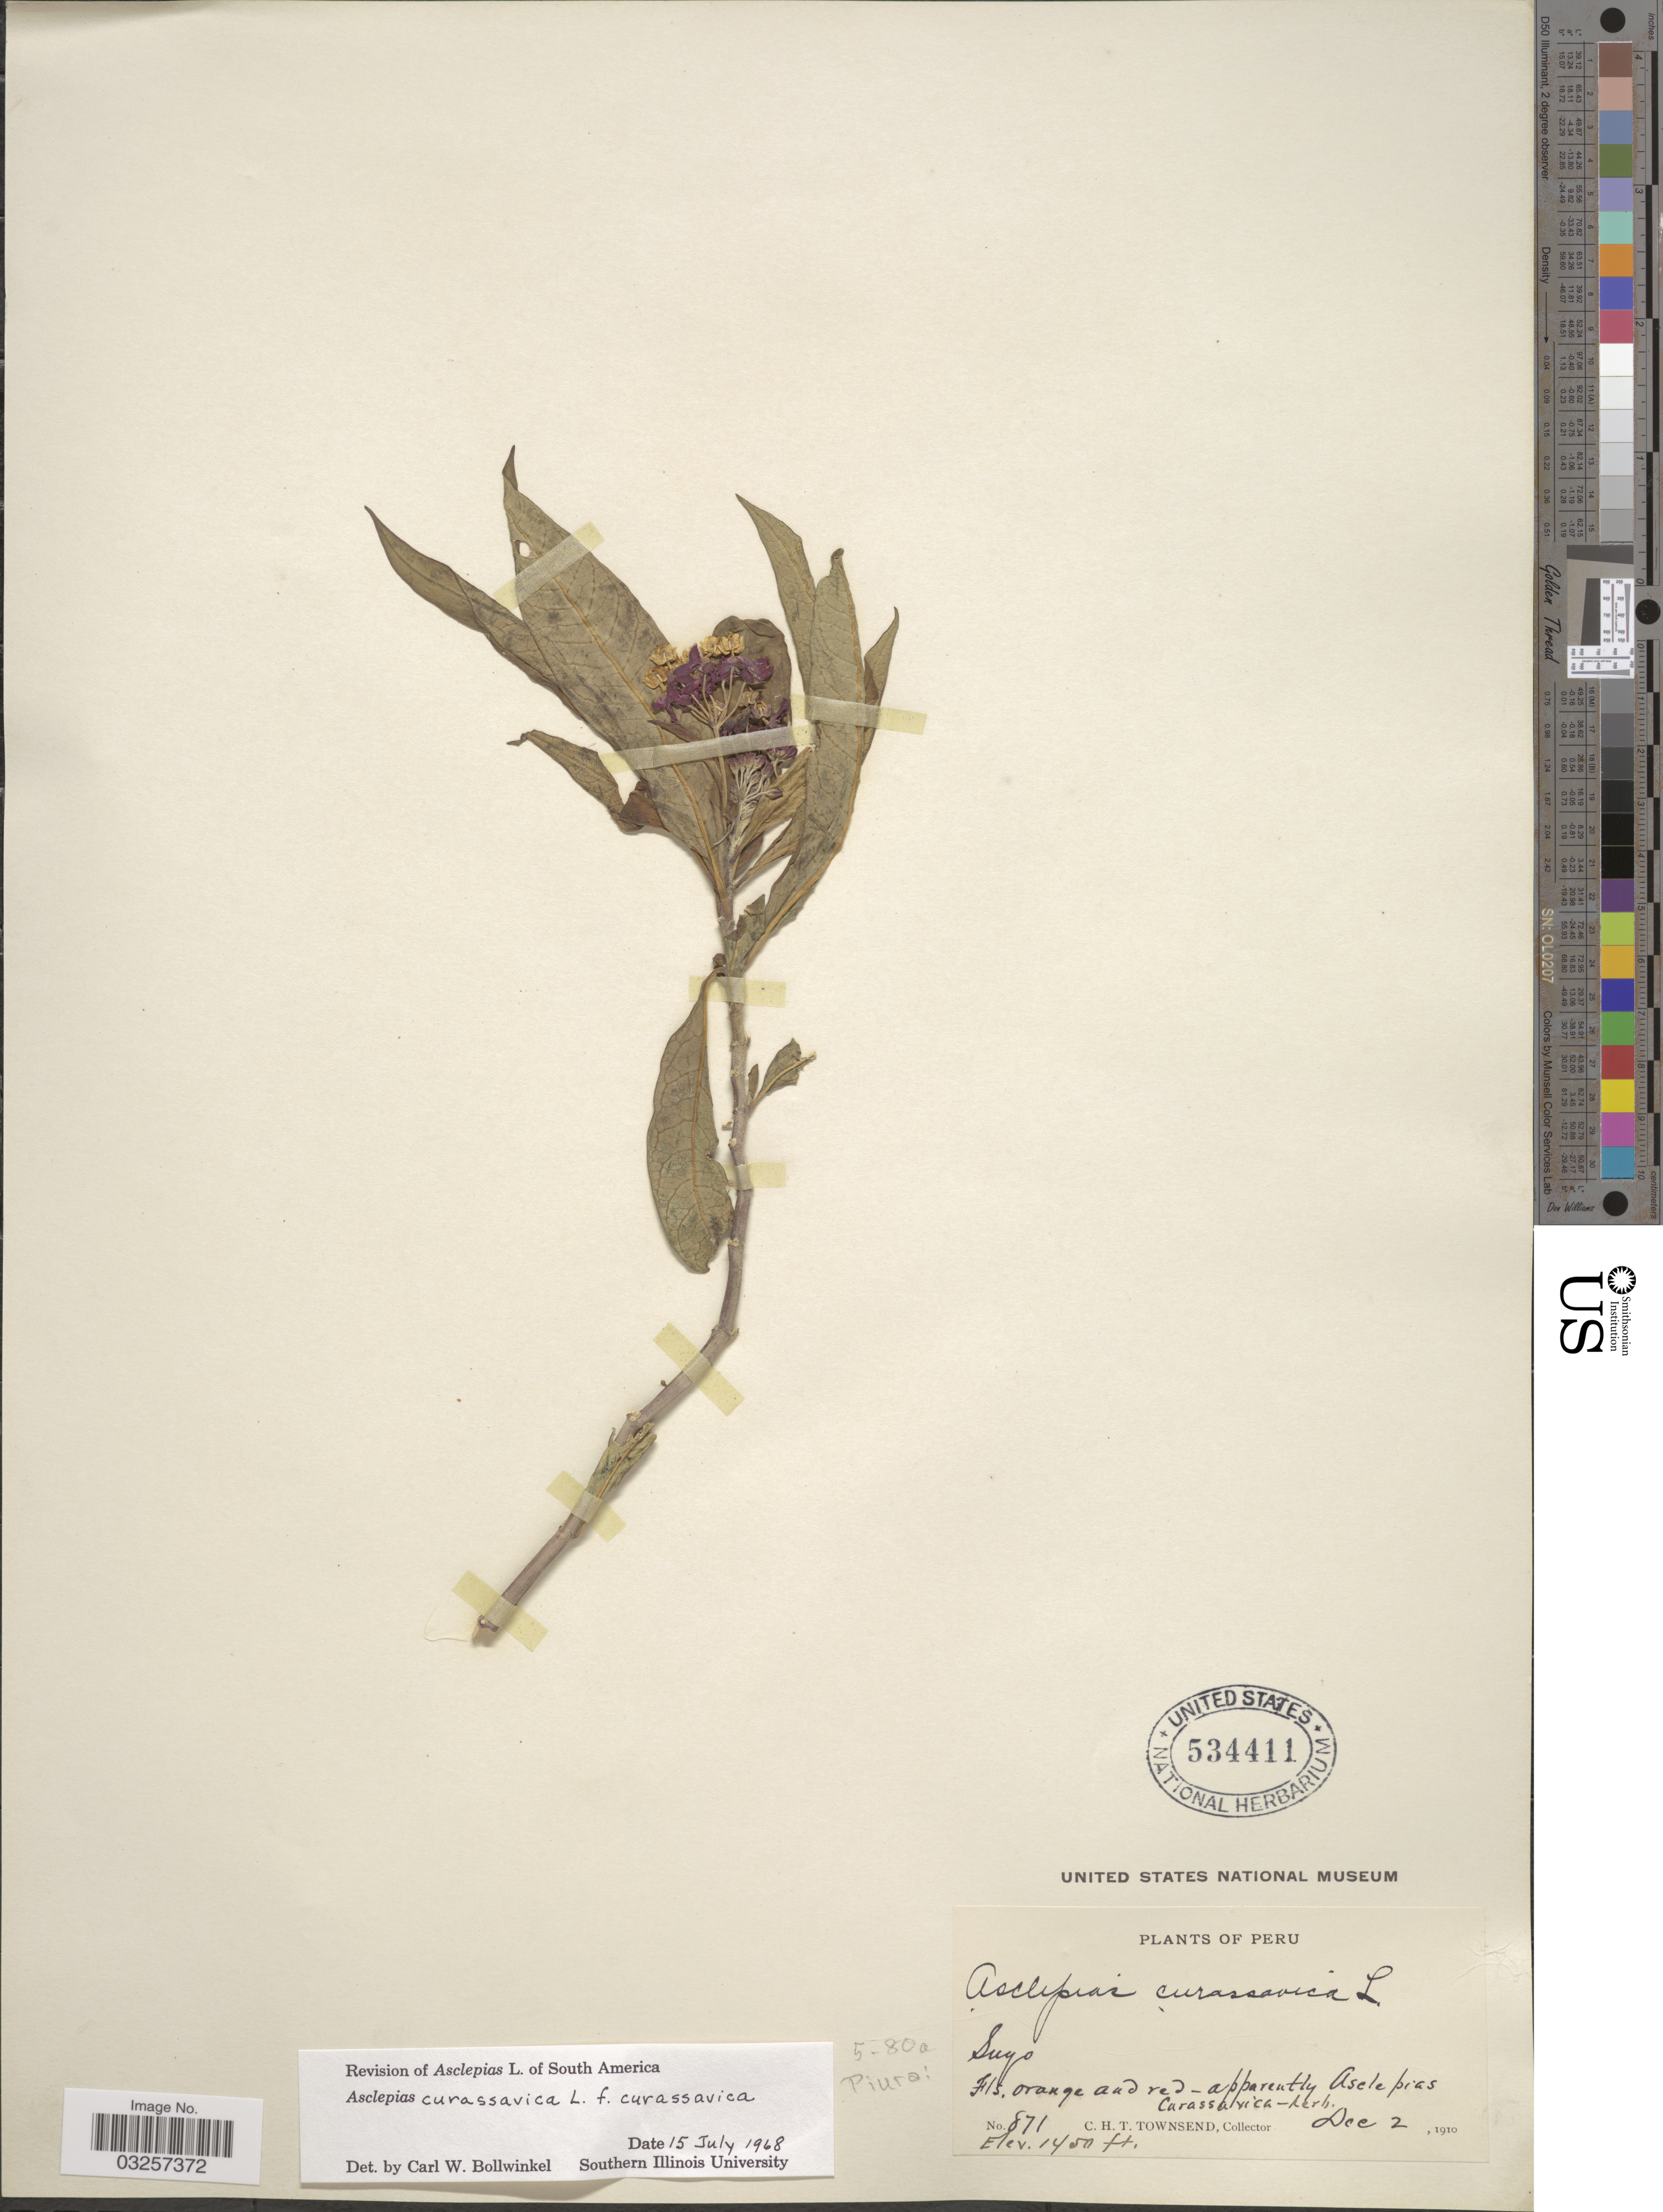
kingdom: Plantae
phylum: Tracheophyta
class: Magnoliopsida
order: Gentianales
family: Apocynaceae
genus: Asclepias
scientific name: Asclepias curassavica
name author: L.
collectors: C. H. T. Townsend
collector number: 871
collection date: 1910-12-02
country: Peru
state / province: Piura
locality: Apparently Asele pias Carassarica.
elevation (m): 442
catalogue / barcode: US 534411